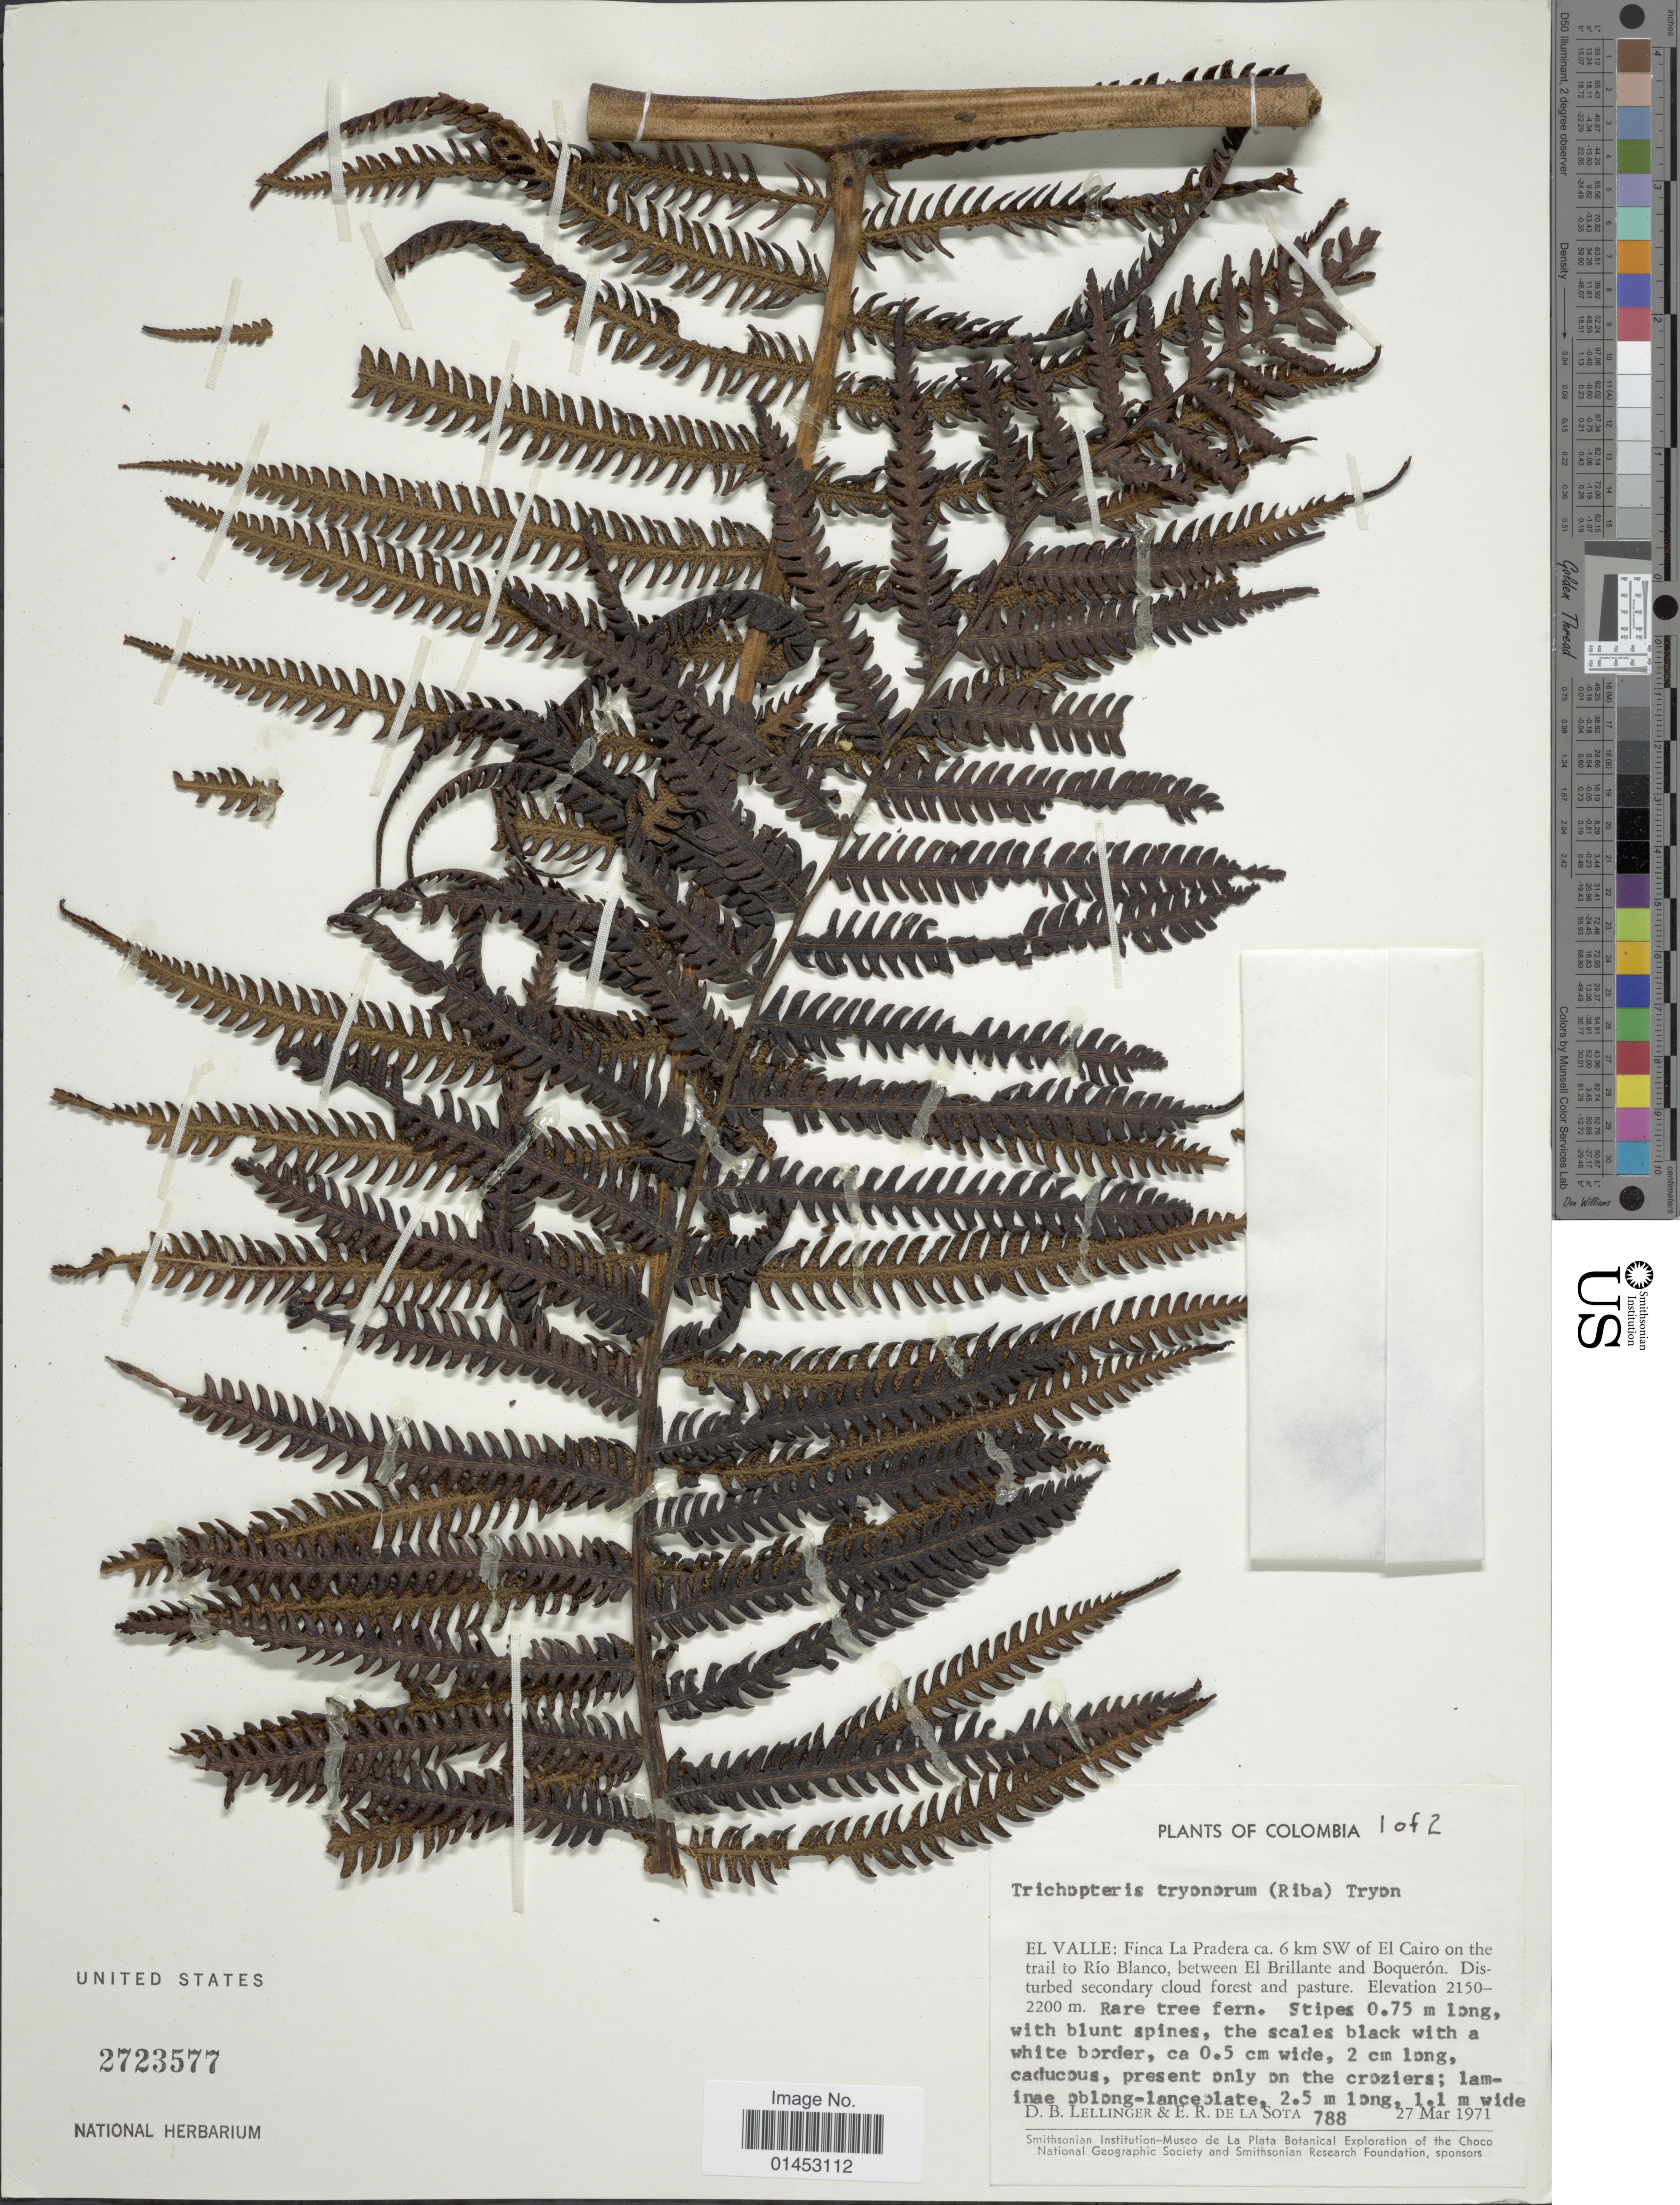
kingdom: Plantae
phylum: Tracheophyta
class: Polypodiopsida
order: Cyatheales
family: Cyatheaceae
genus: Cyathea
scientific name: Cyathea tryonorum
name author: (Riba) Lellinger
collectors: D. B. Lellinger & E. R. de la Sota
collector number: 788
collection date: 1971-03-27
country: Colombia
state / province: Valle del Cauca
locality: El Valle: Finca La Pradera ca. 6km SW of El Cairo on the trail to Rio Blanco, between El Brillante and Boqueron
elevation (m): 2150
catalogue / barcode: US 2723577